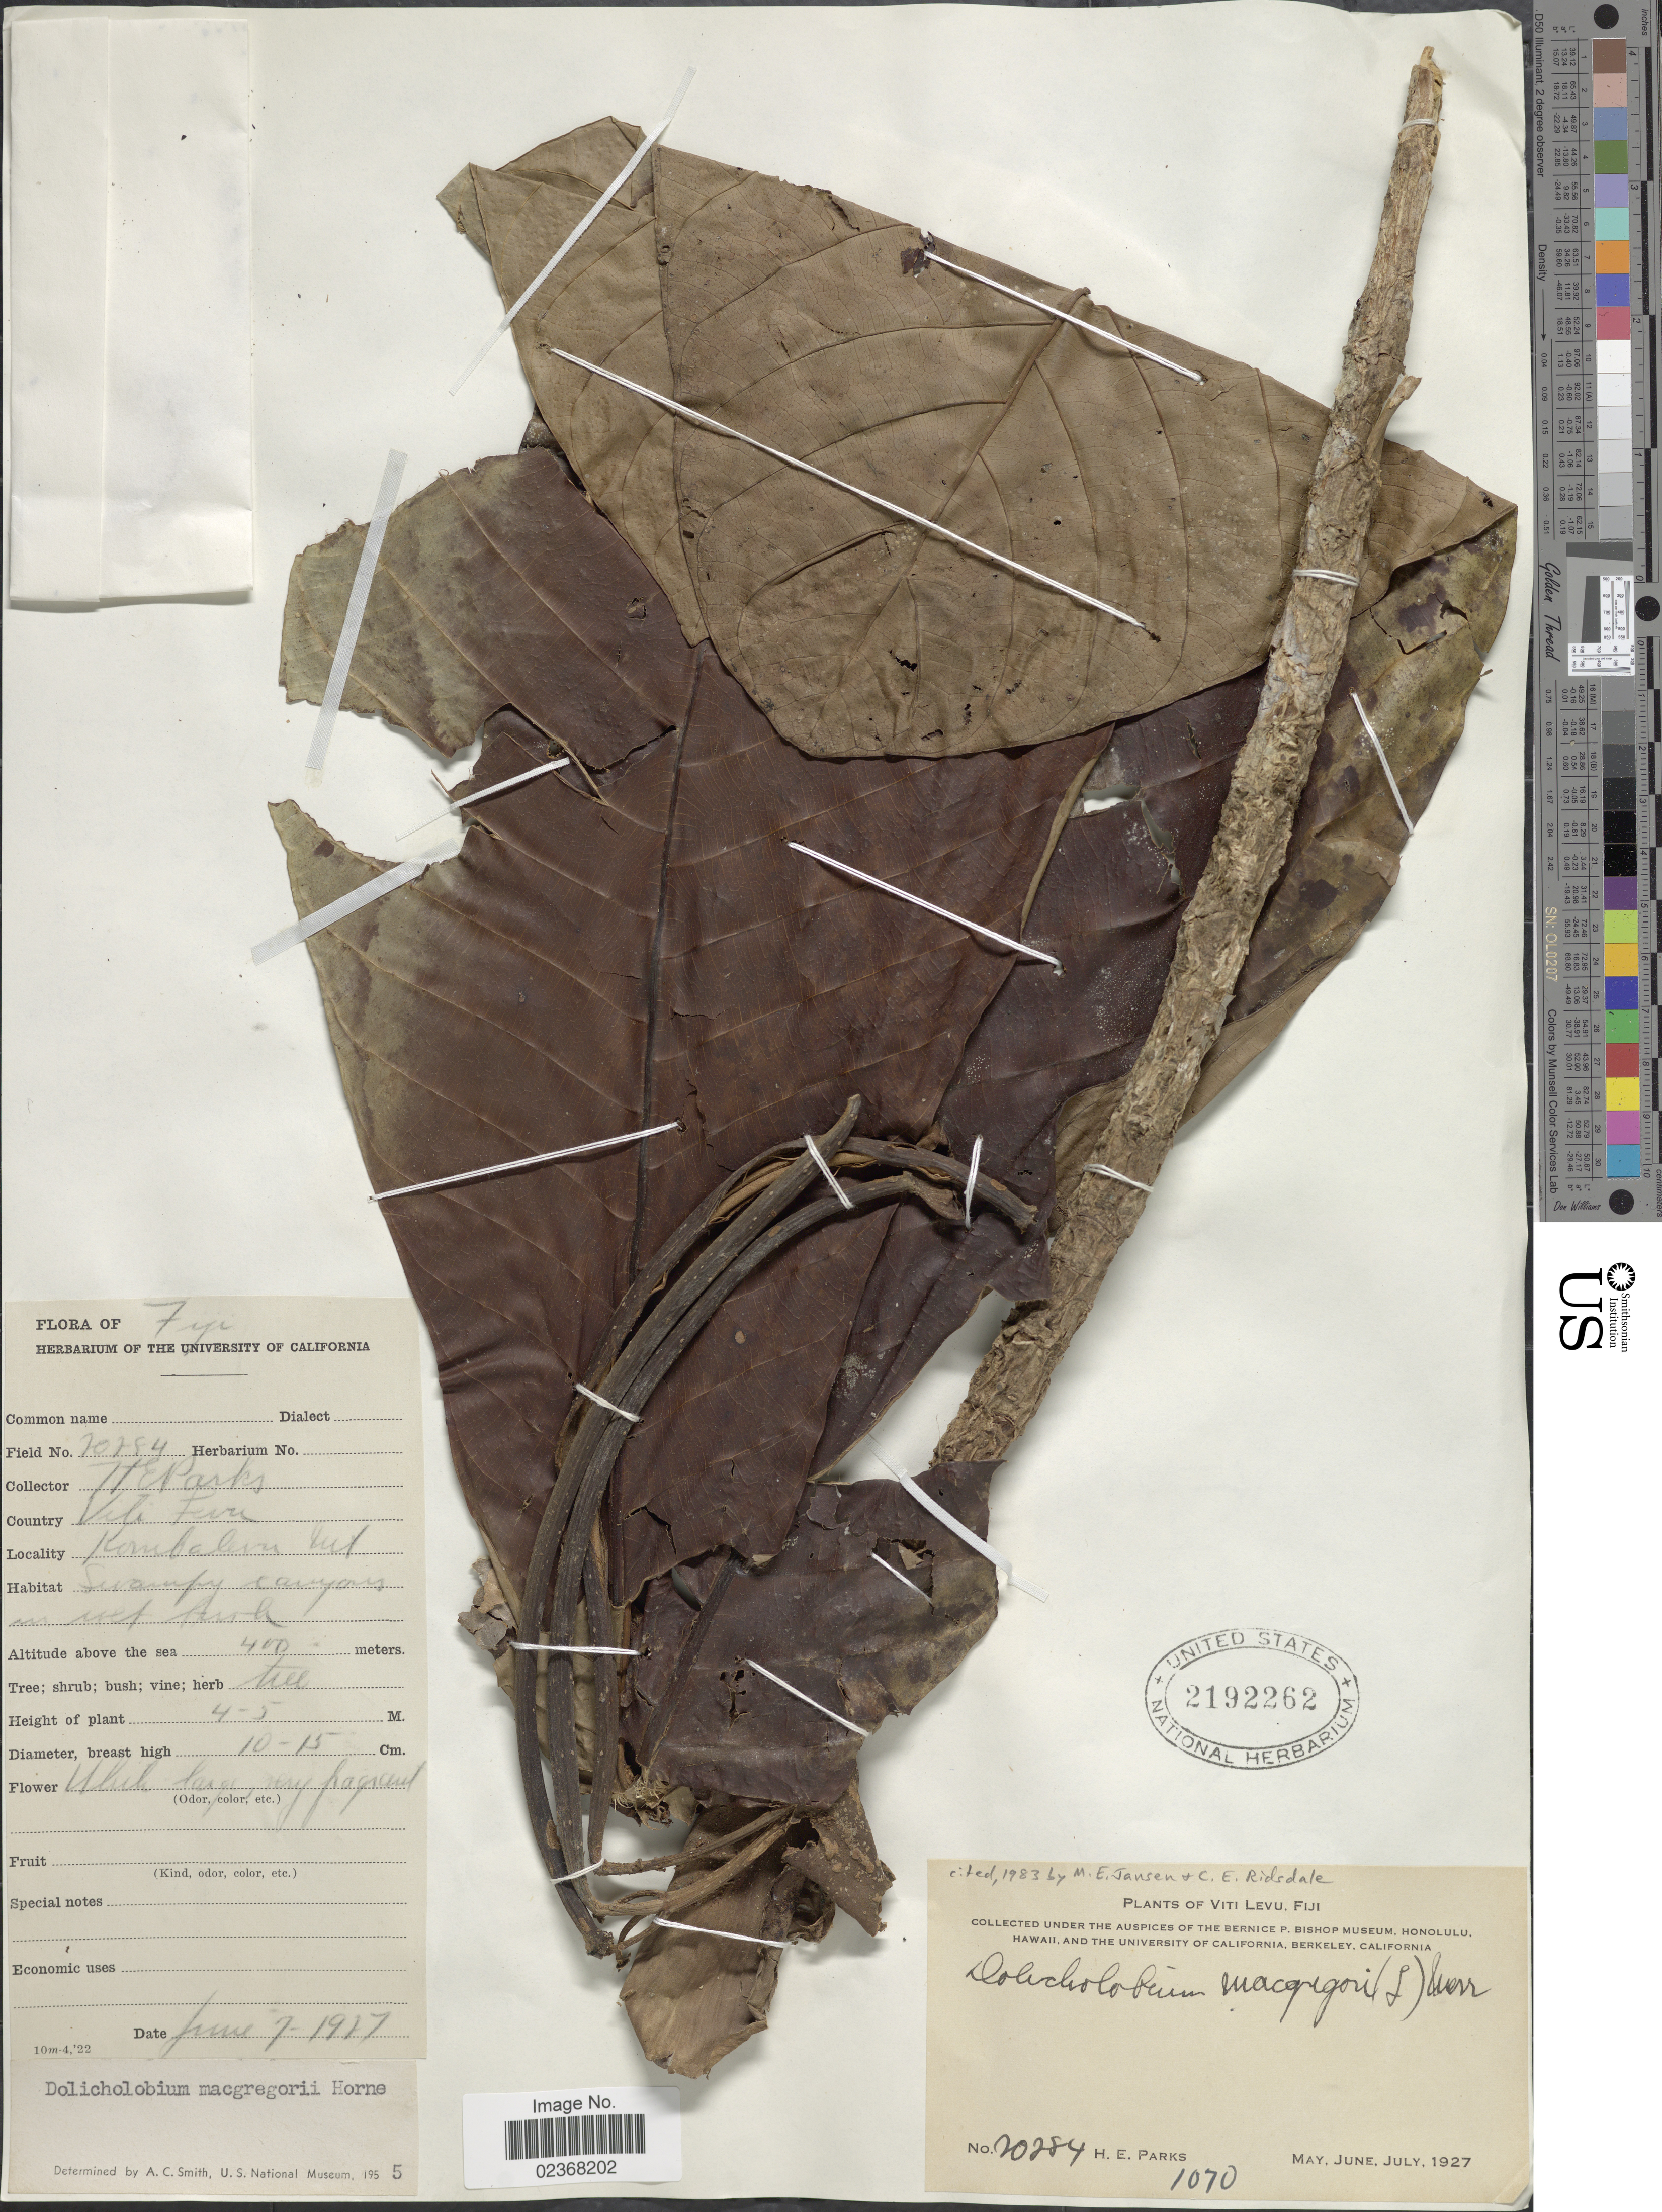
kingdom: Plantae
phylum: Tracheophyta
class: Magnoliopsida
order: Gentianales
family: Rubiaceae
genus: Dolicholobium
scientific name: Dolicholobium macgregorii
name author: Horne ex Baker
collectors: H. E. Parks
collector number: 20284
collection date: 1927-05/1927-07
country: Fiji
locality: Viti Levu, Fiji, Kombalum Mt.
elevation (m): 400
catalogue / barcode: US 2192262